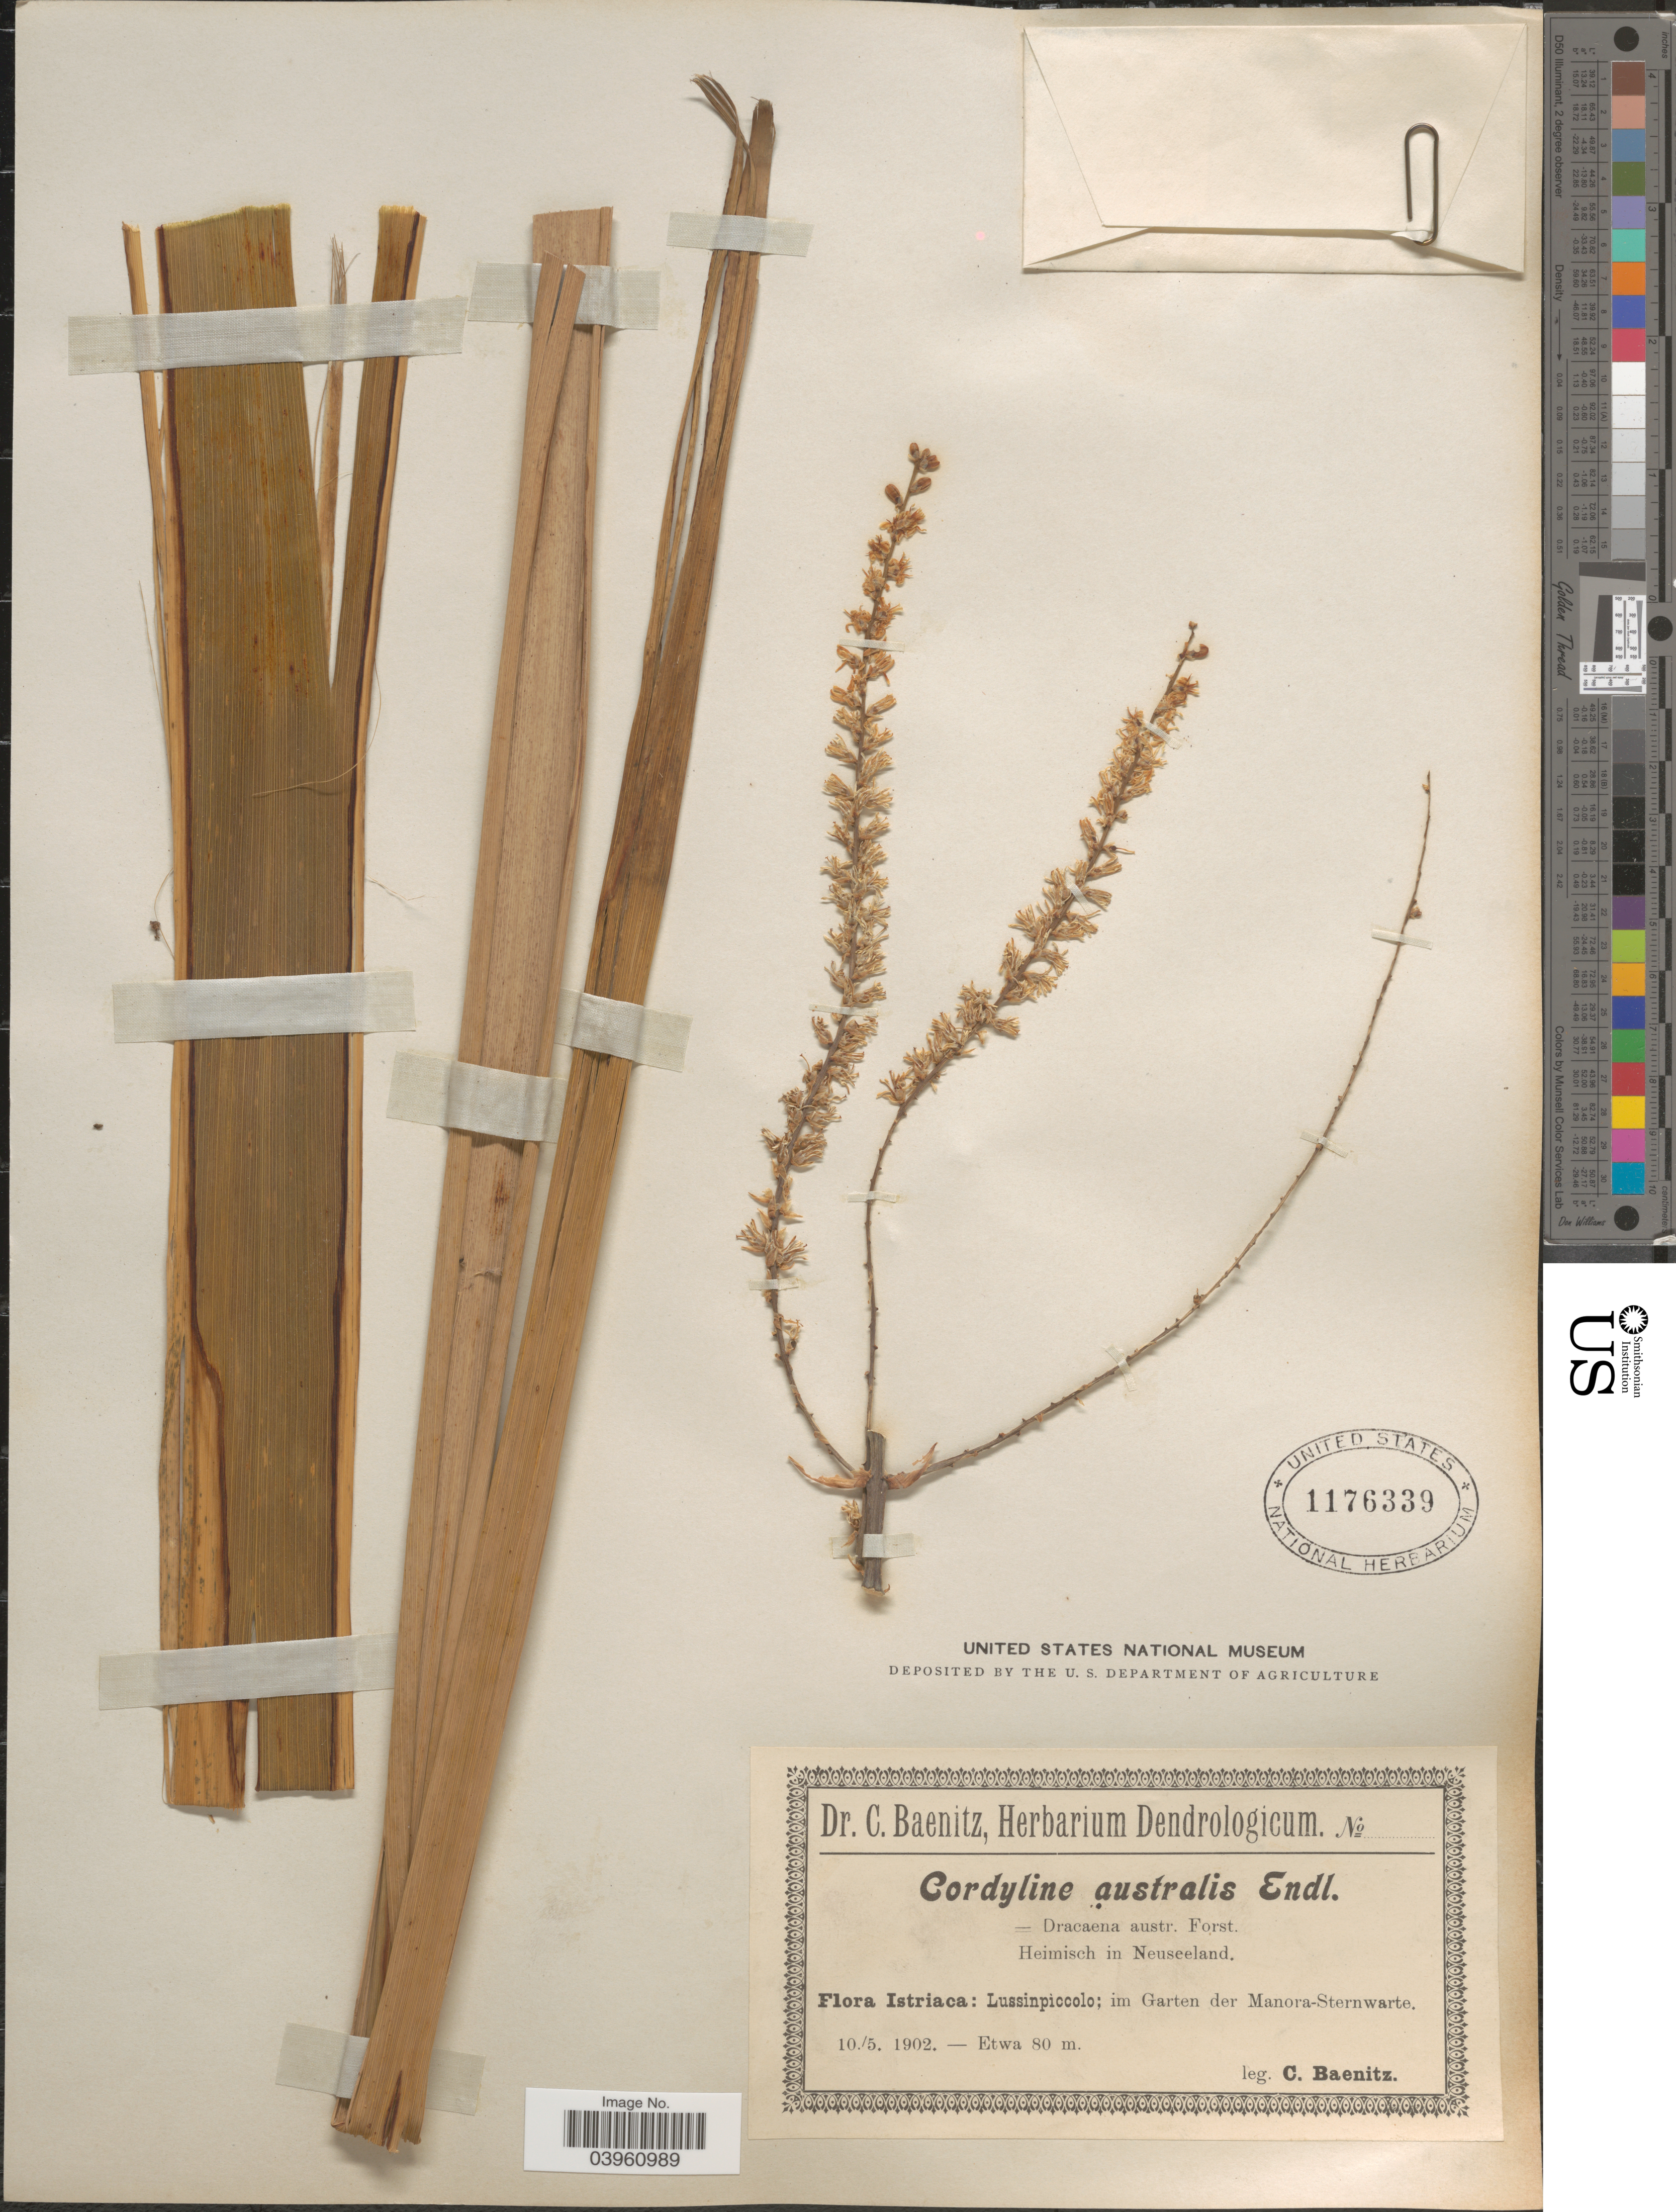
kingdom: Plantae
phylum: Tracheophyta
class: Liliopsida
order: Asparagales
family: Asparagaceae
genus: Cordyline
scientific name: Cordyline australis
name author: Hook. f.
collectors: C. G. Baenitz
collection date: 1902-05-10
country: New Zealand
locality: Istriaca: Lussinpiccolo; im Garten der Manora-Sternwarte.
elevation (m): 80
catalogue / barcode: US 1176339